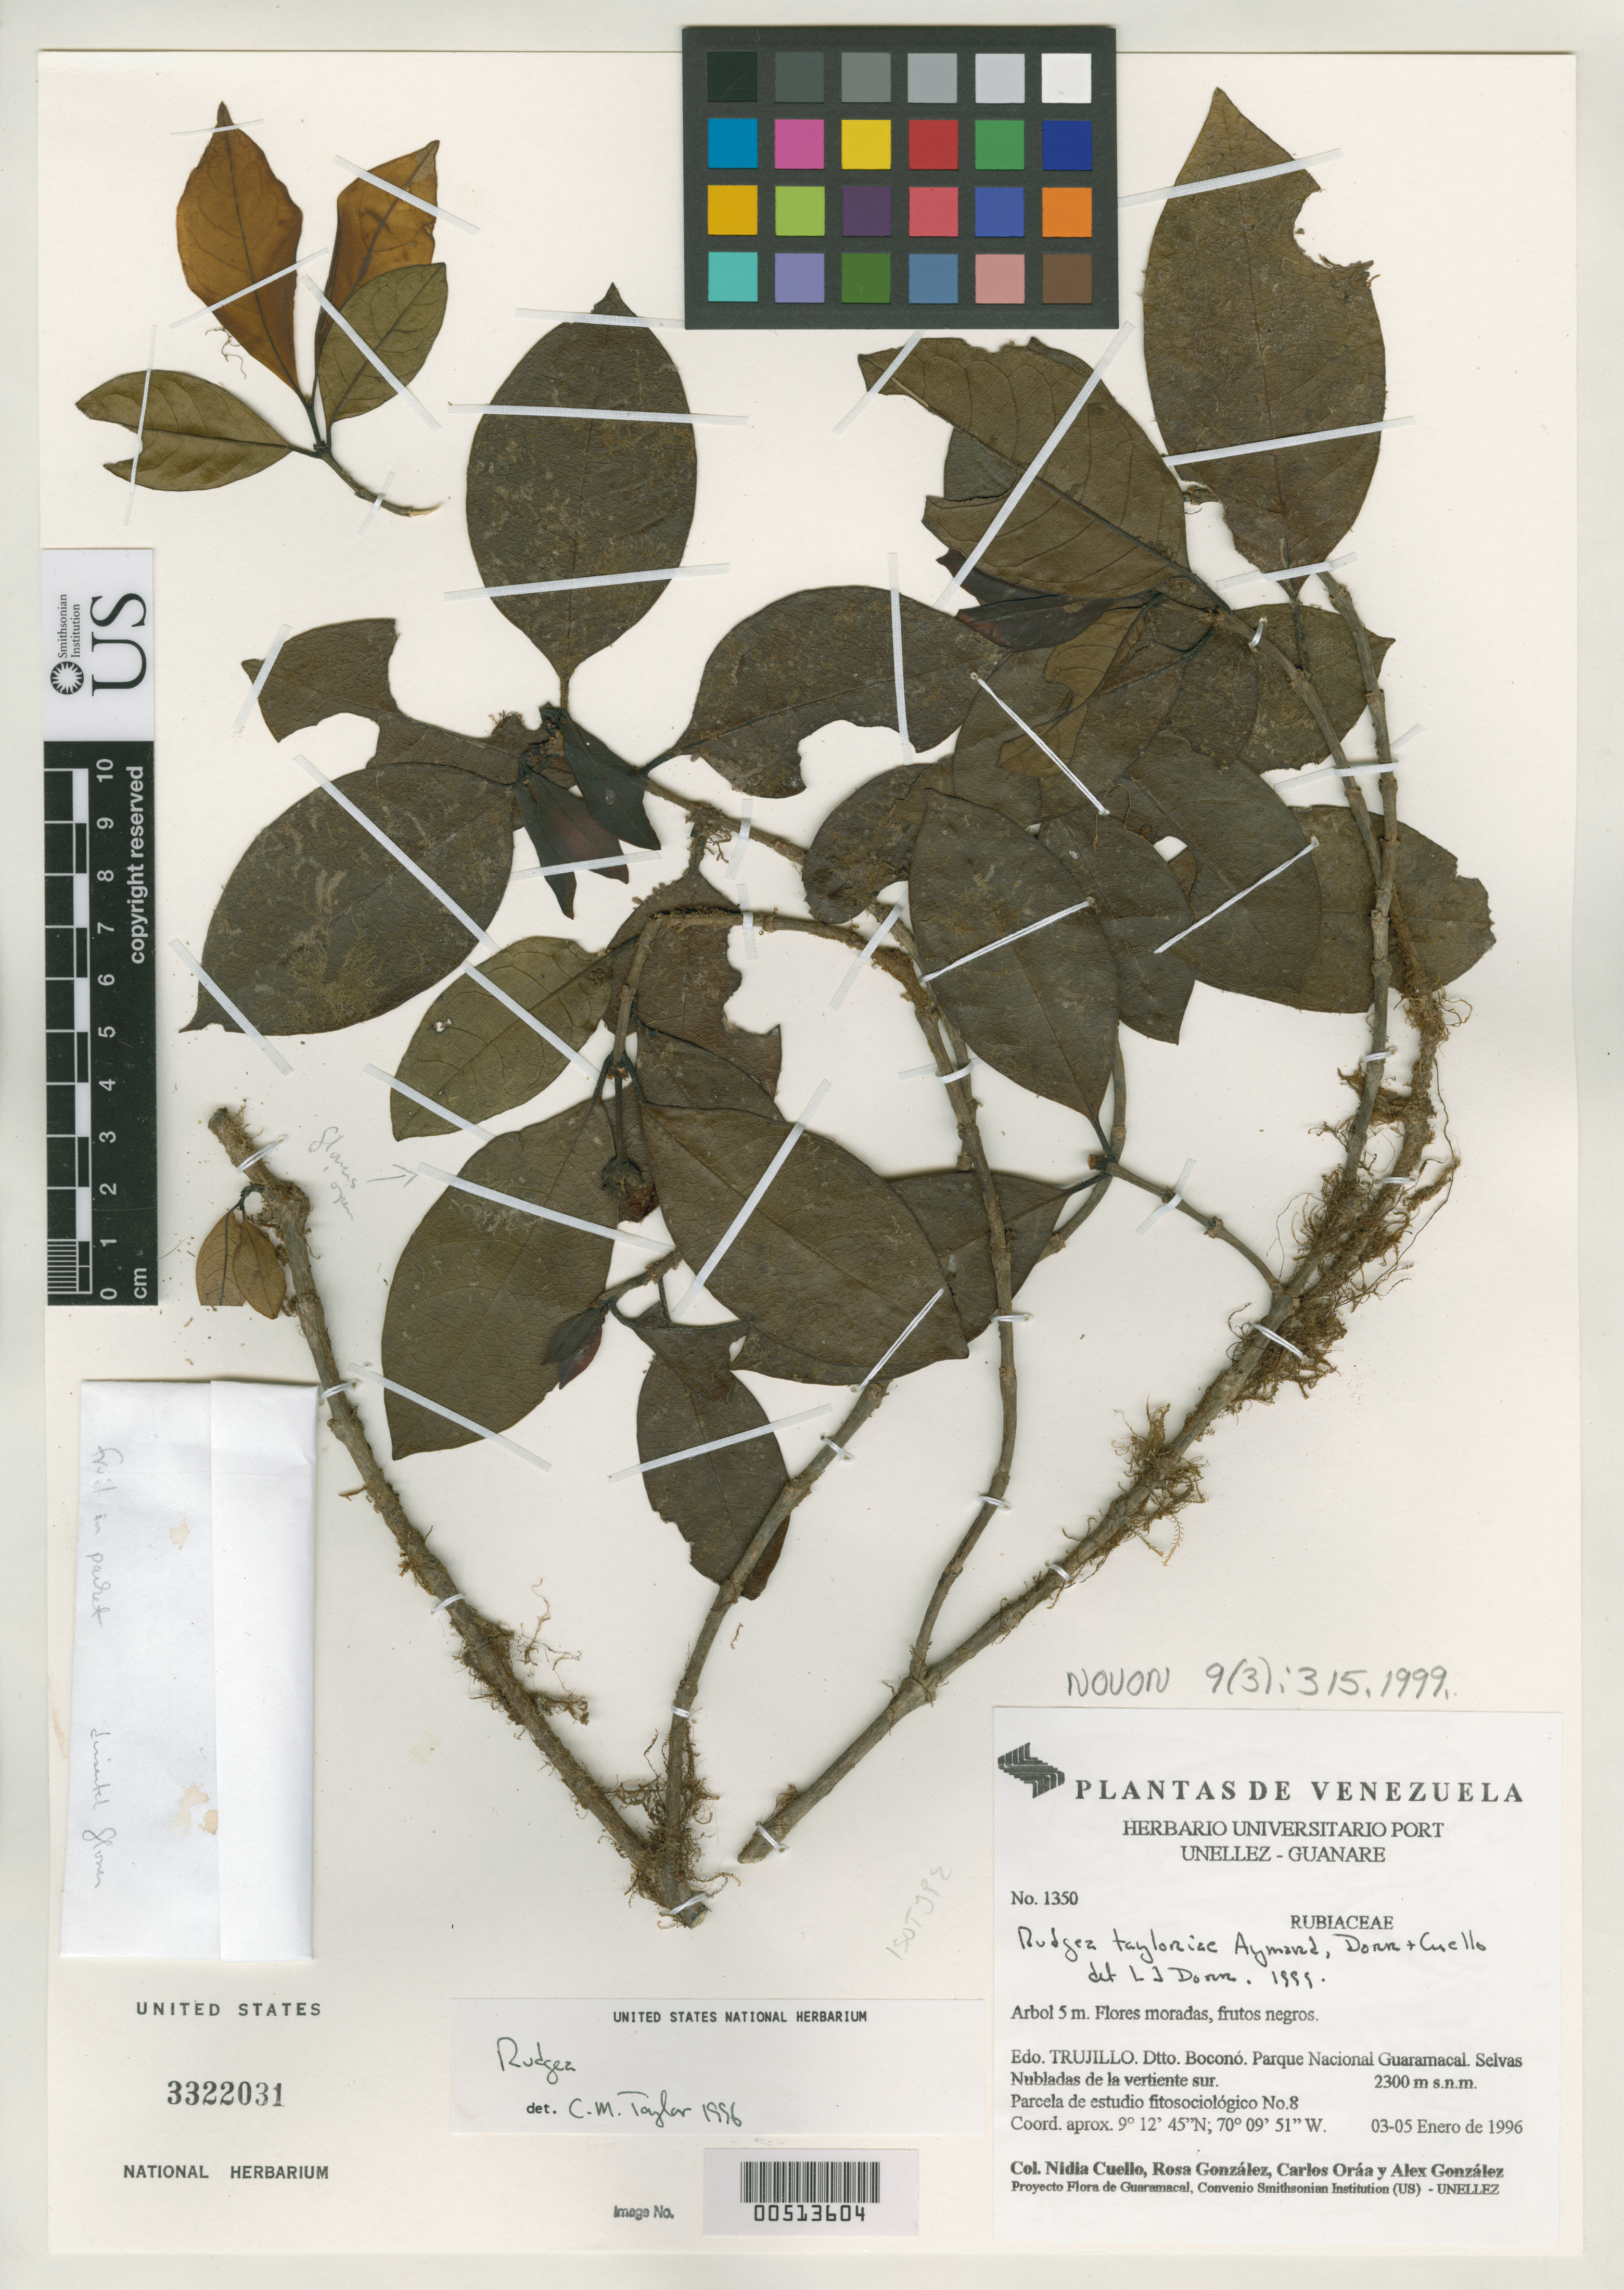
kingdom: Plantae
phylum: Tracheophyta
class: Magnoliopsida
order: Gentianales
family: Rubiaceae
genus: Rudgea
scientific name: Rudgea tayloriae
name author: Aymard et al.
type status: Isotype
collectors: N. L. Cuello, R. González, C. Oraa & A. Gonzáles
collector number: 1350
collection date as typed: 03 Jan 1996 to 05 Jan 1996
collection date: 1996-01-03/1996-01-05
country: Venezuela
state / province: Trujillo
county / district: Boconó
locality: Parque Nacional Guaramacal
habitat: Selvas Nubladas. Parcela de estudio fitosociológico No. 8.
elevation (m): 2300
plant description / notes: MO, PORT, US, VEN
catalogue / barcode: US 3322031